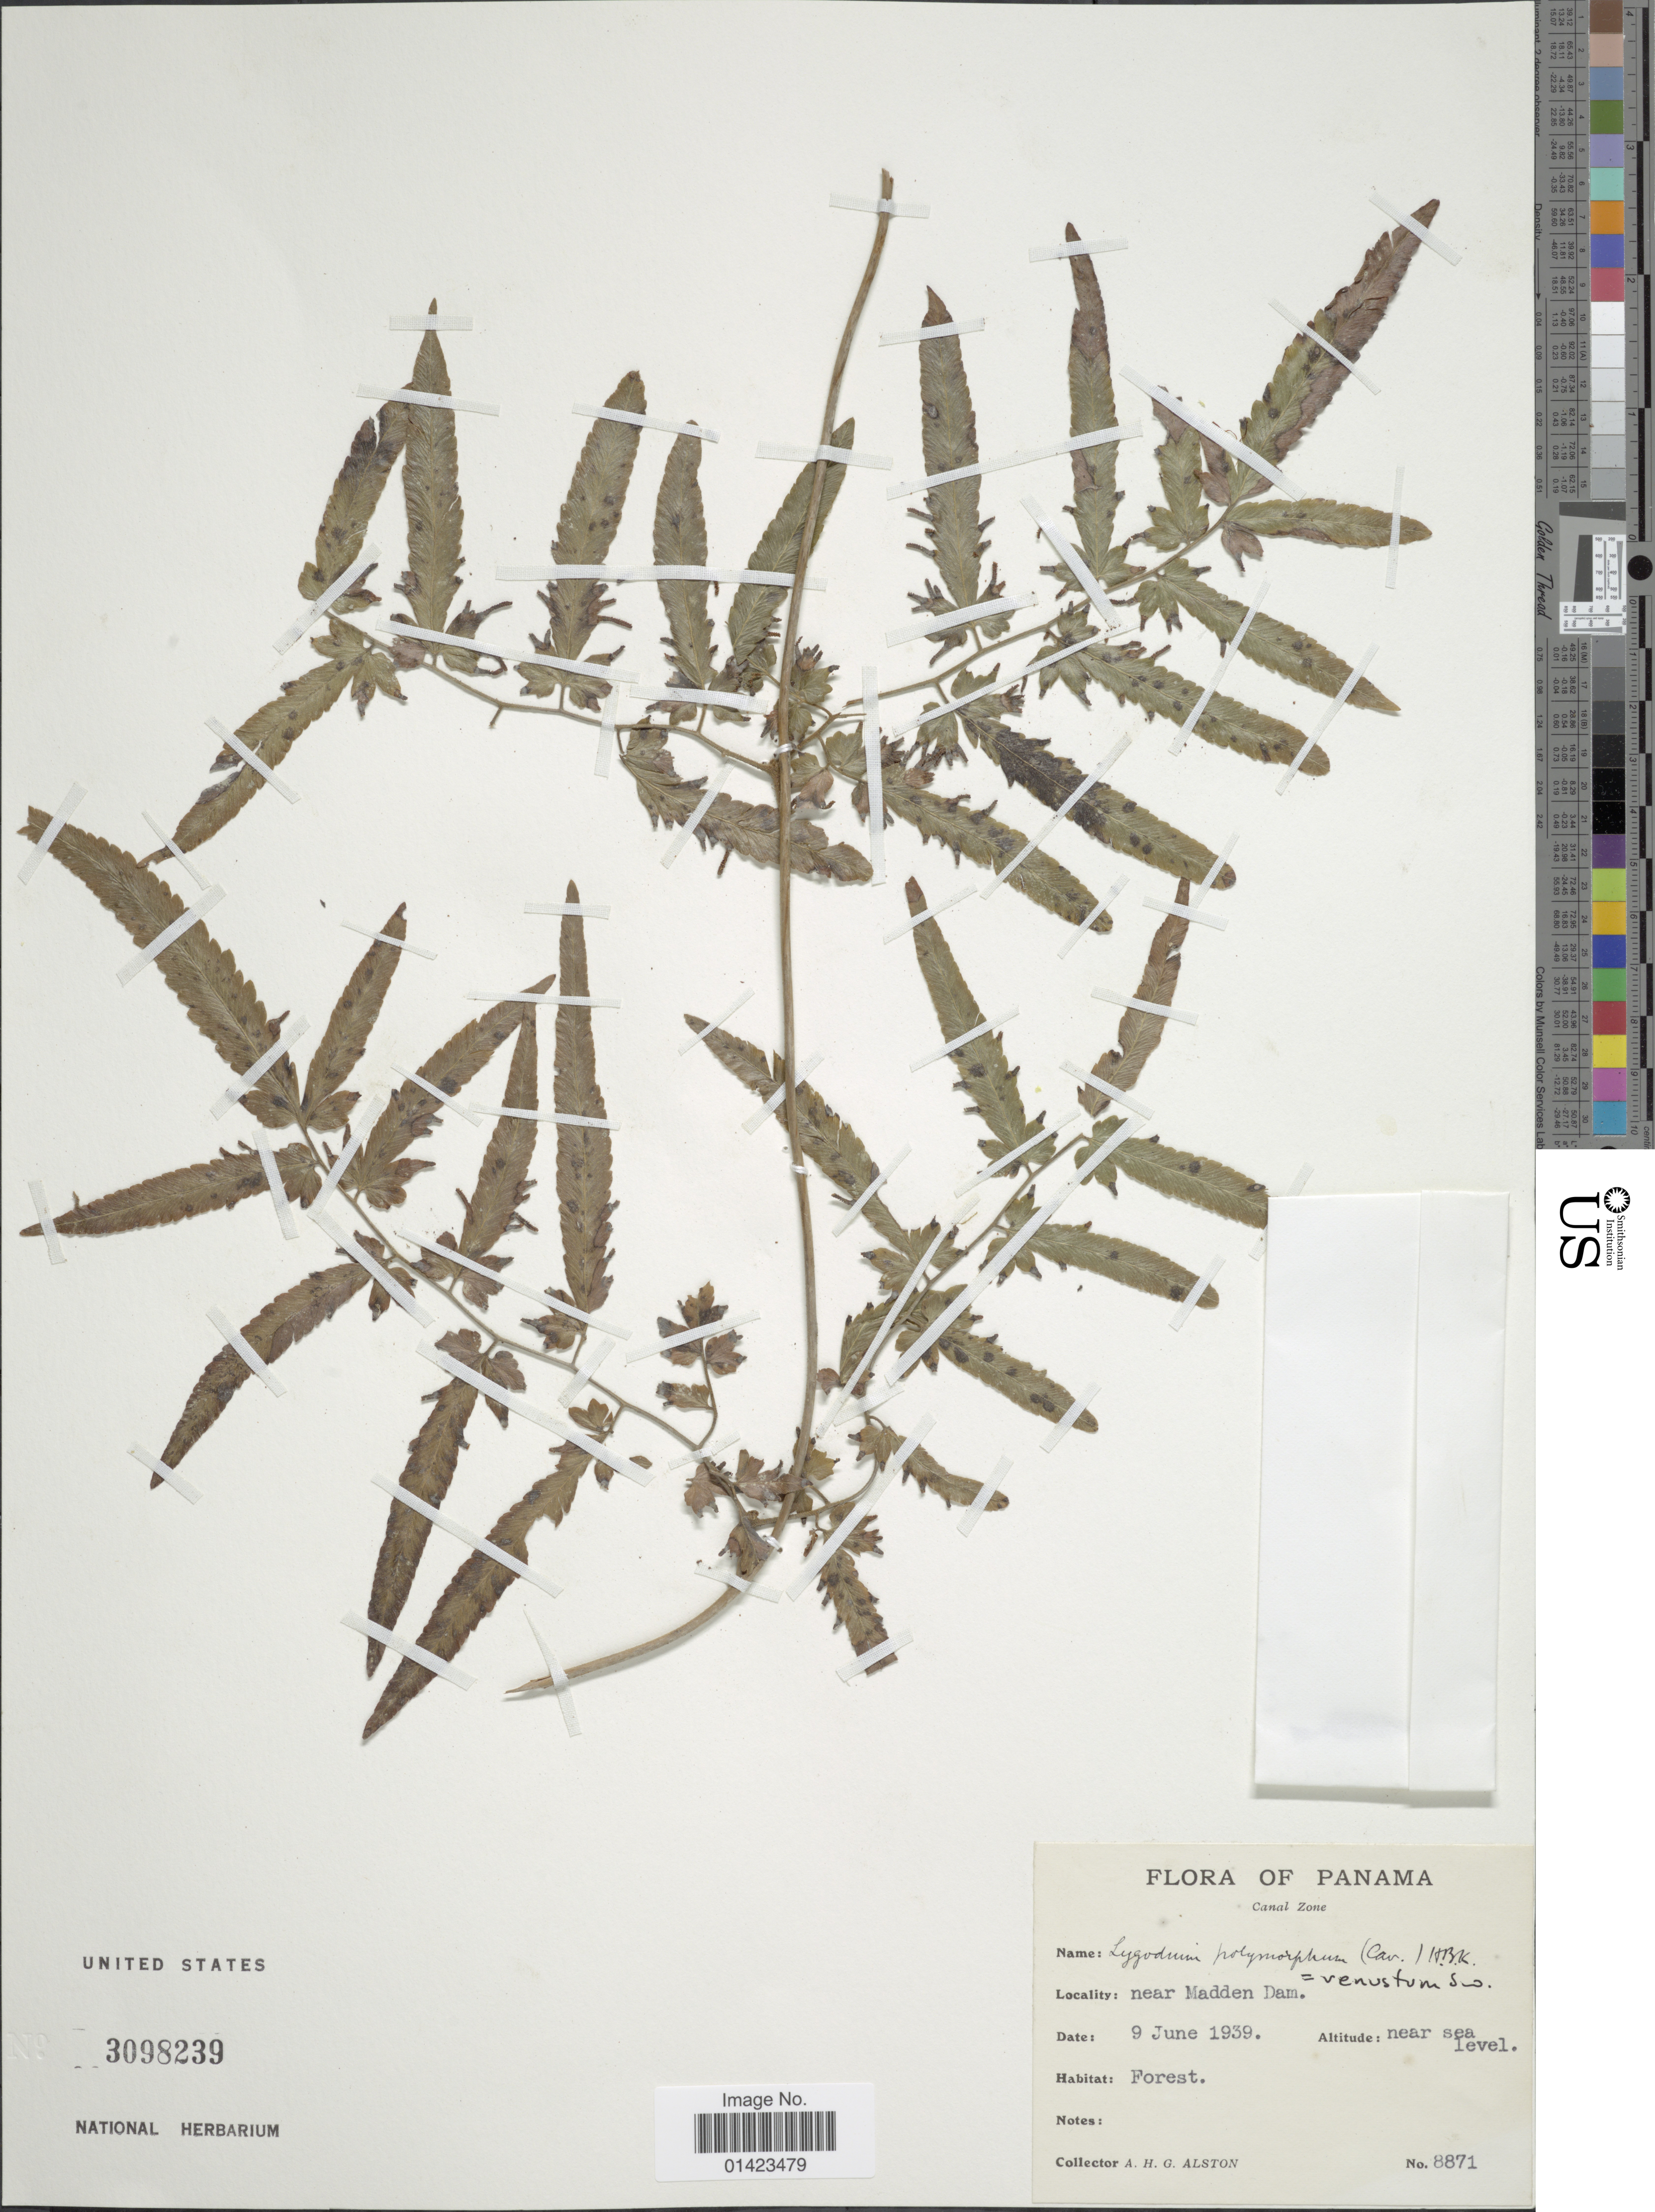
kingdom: Plantae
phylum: Tracheophyta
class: Polypodiopsida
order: Schizaeales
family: Lygodiaceae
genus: Lygodium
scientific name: Lygodium venustum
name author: Sw.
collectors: A. H. Alston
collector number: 8871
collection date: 1939-06-09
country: Panama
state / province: Colón / Panamá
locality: Canal Zone, Near Madden Dam.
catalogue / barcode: US 3098239